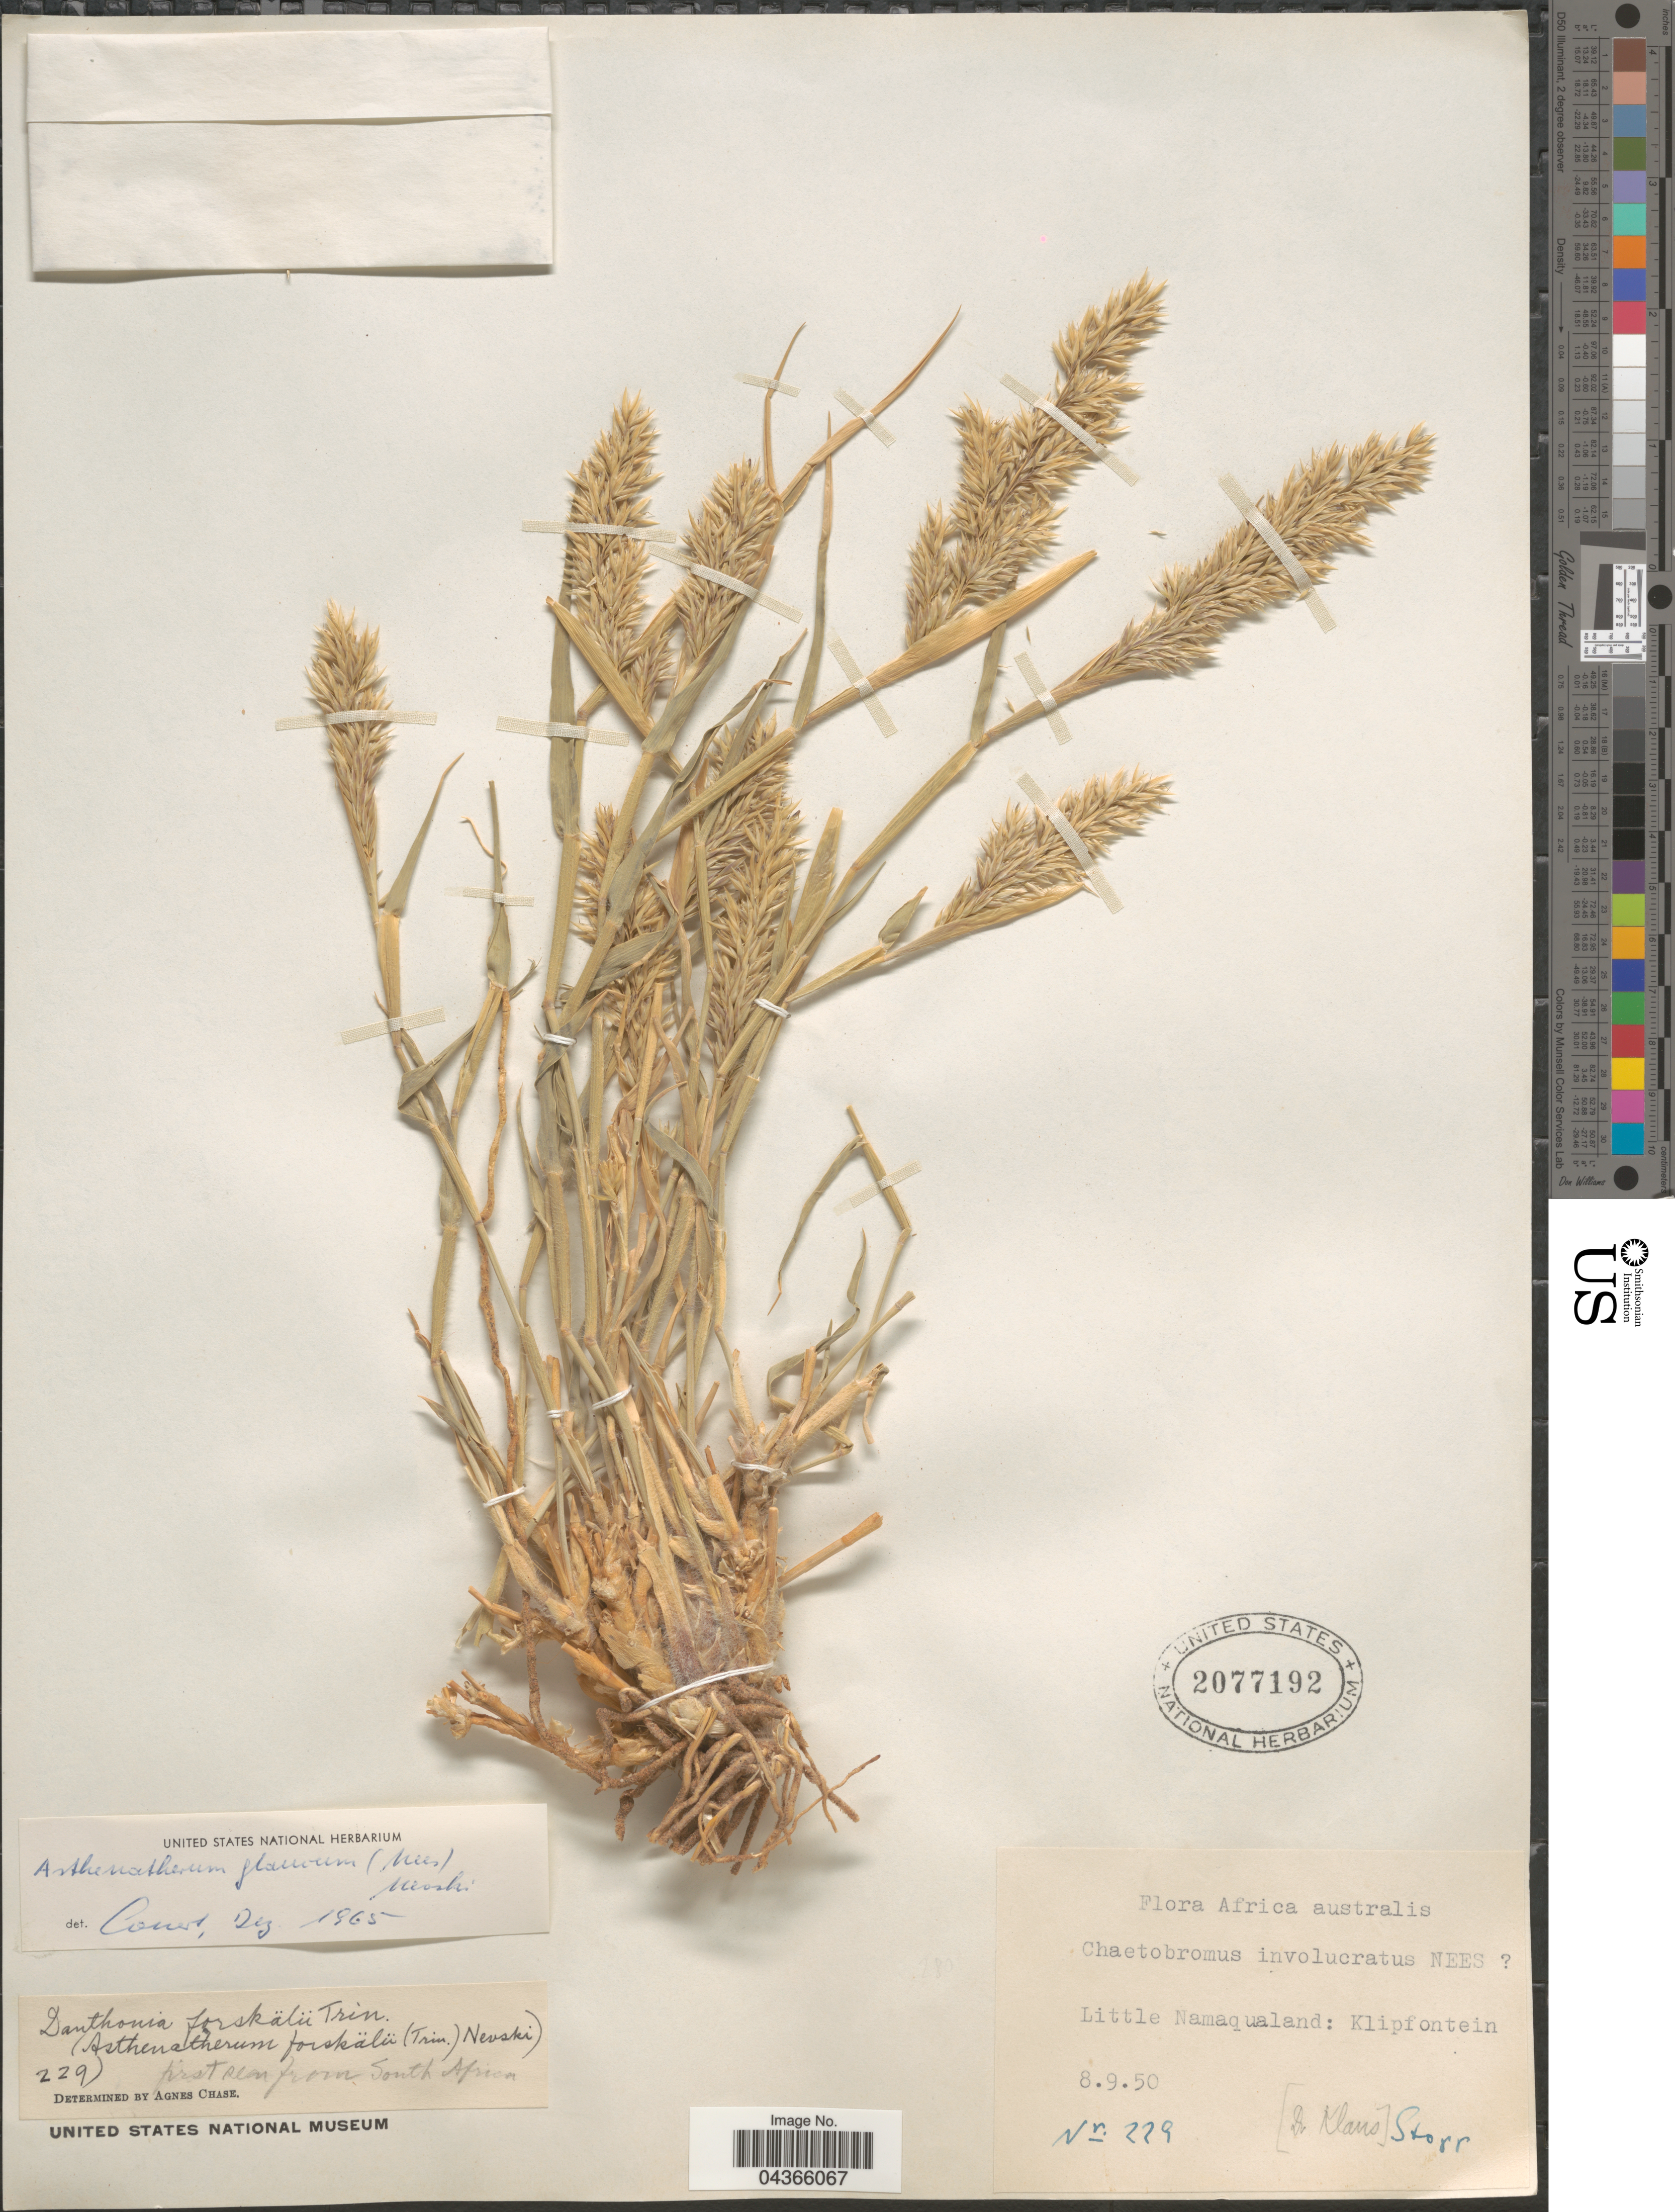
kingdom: Plantae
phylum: Tracheophyta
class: Liliopsida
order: Poales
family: Poaceae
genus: Centropodia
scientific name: Centropodia glauca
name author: (Nees) Cope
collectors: Storr & Klaus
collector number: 229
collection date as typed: Transcribed d/m/y: 8/9/50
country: South Africa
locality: Africa australis. Little Namaqualand: Klipfontein.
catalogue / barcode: US 2077192